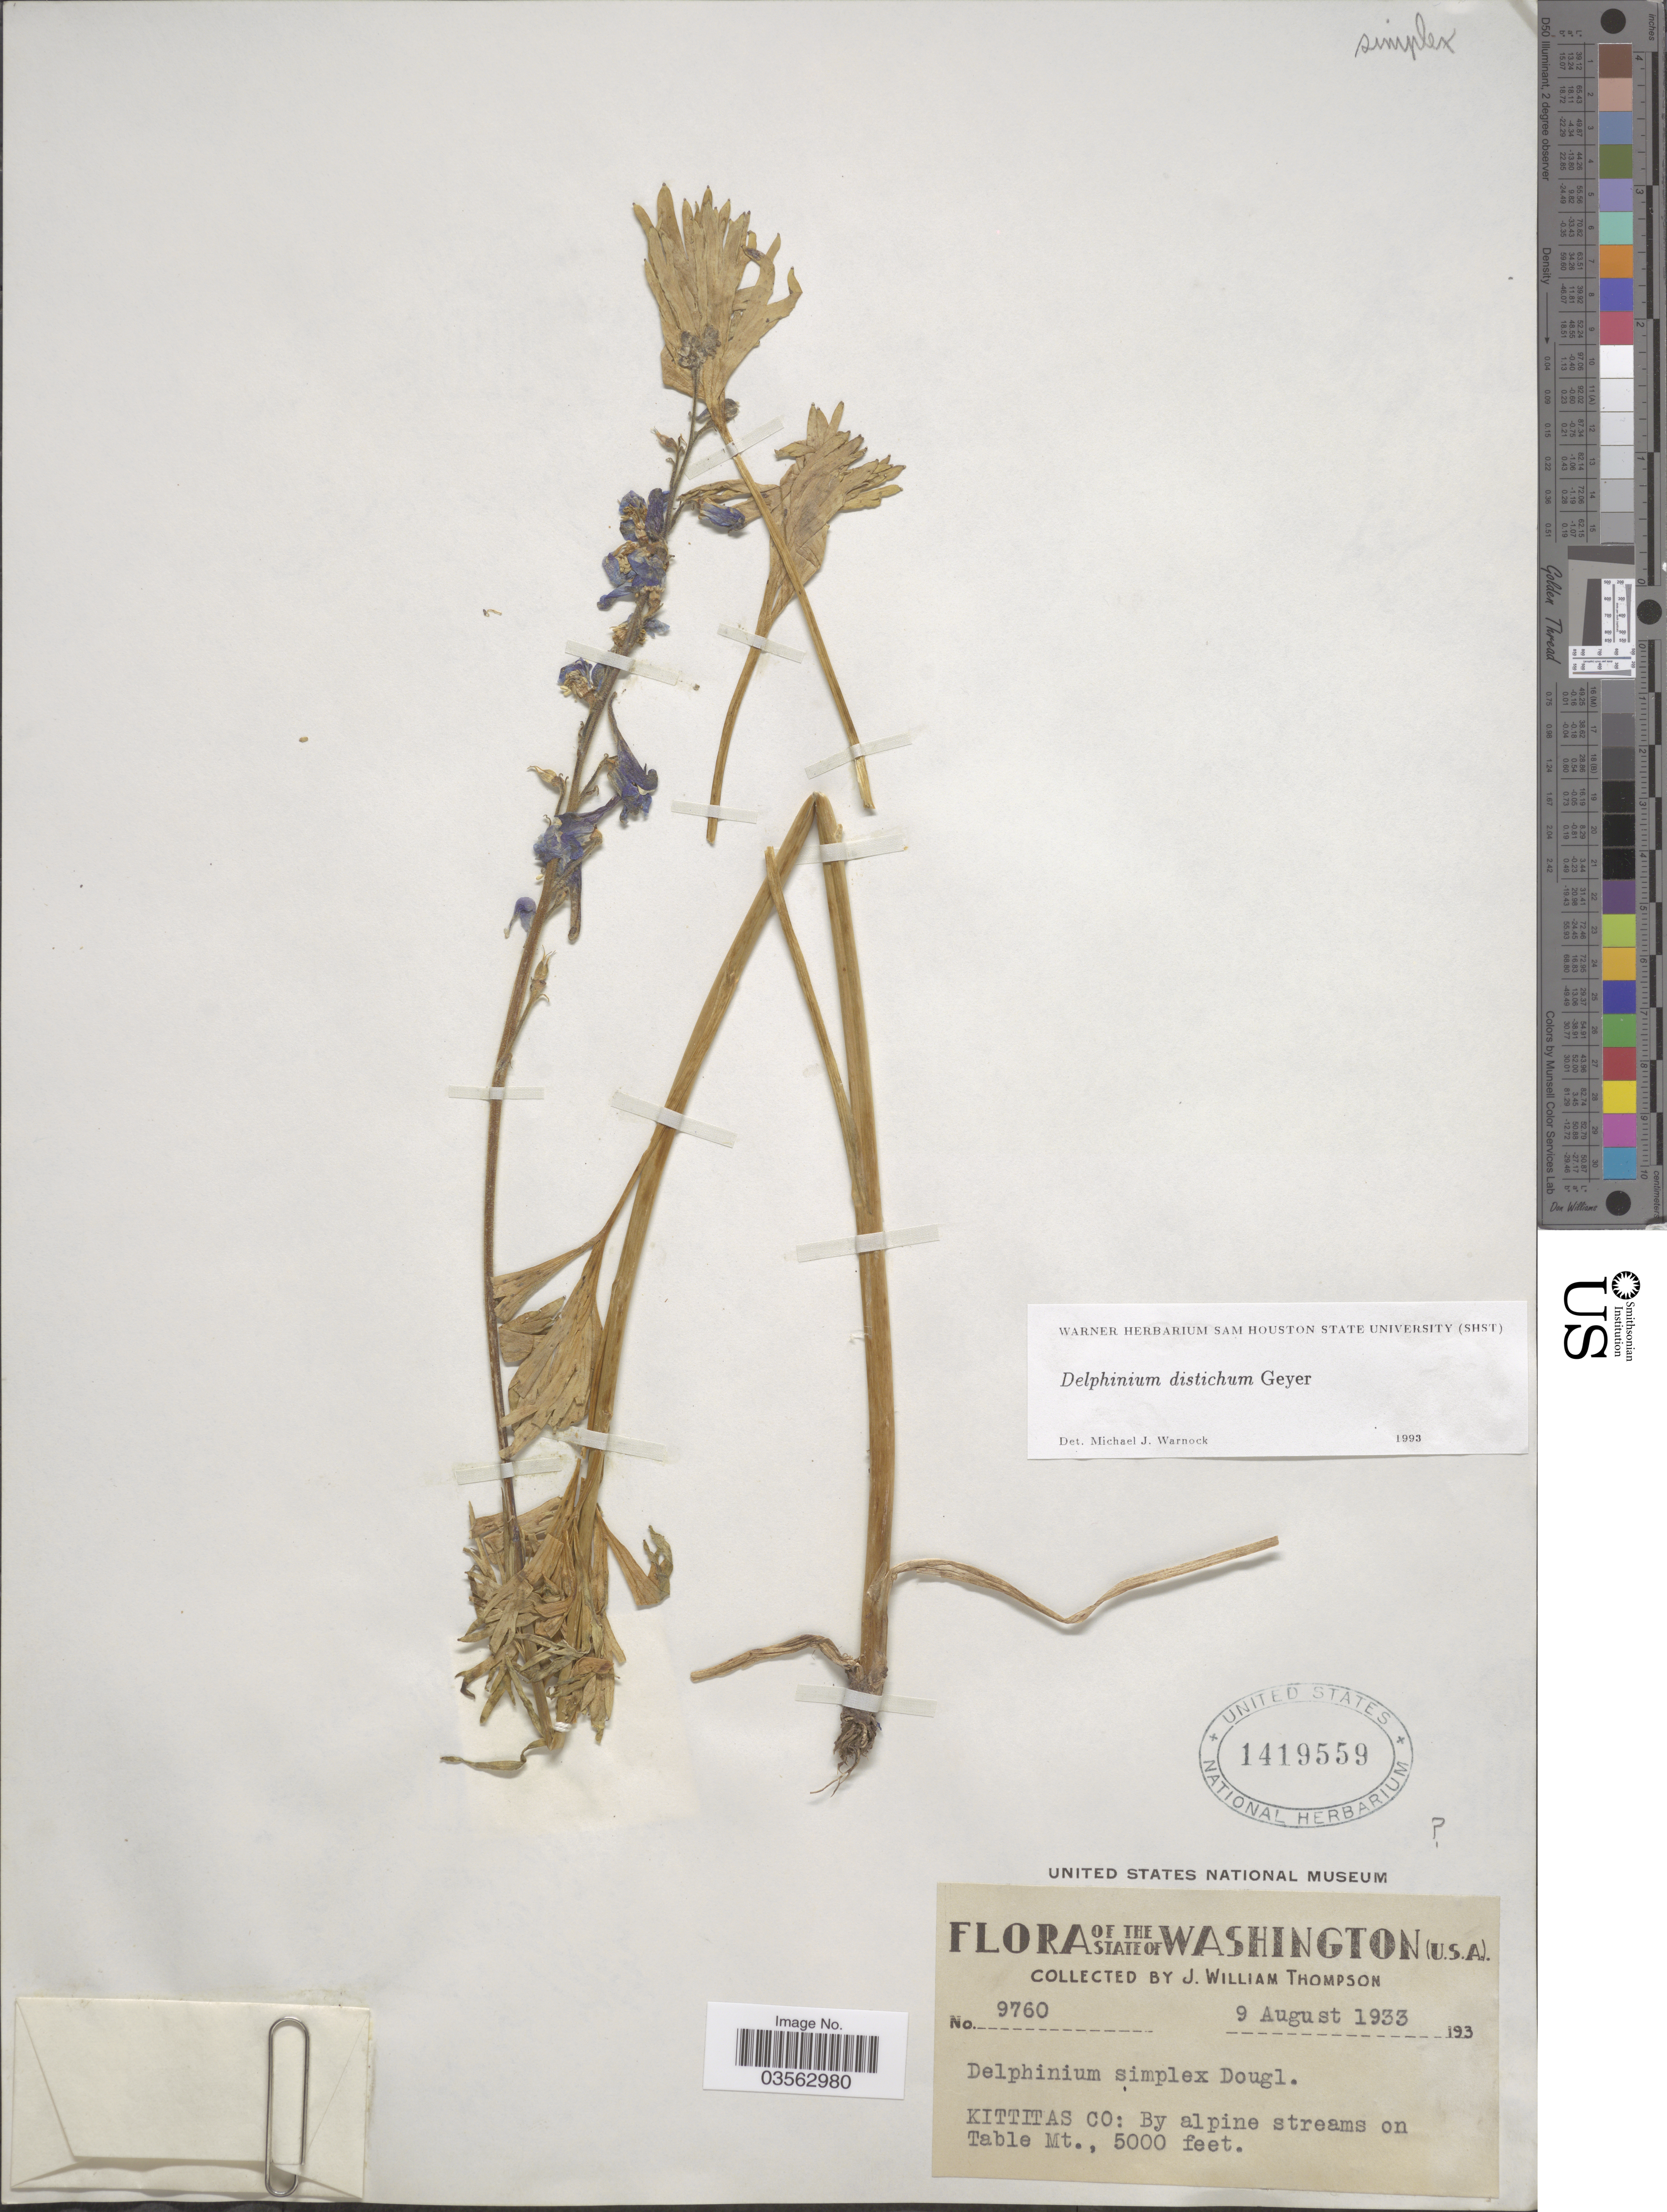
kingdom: Plantae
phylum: Tracheophyta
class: Magnoliopsida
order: Ranunculales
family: Ranunculaceae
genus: Delphinium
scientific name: Delphinium distichum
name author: Geyer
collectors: J. W. Thompson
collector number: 9760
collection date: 1933-08-09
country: United States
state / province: Washington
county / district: Kittitas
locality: Kittitas Co: By alpine streams on Table Mt.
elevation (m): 1524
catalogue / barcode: US 1419559